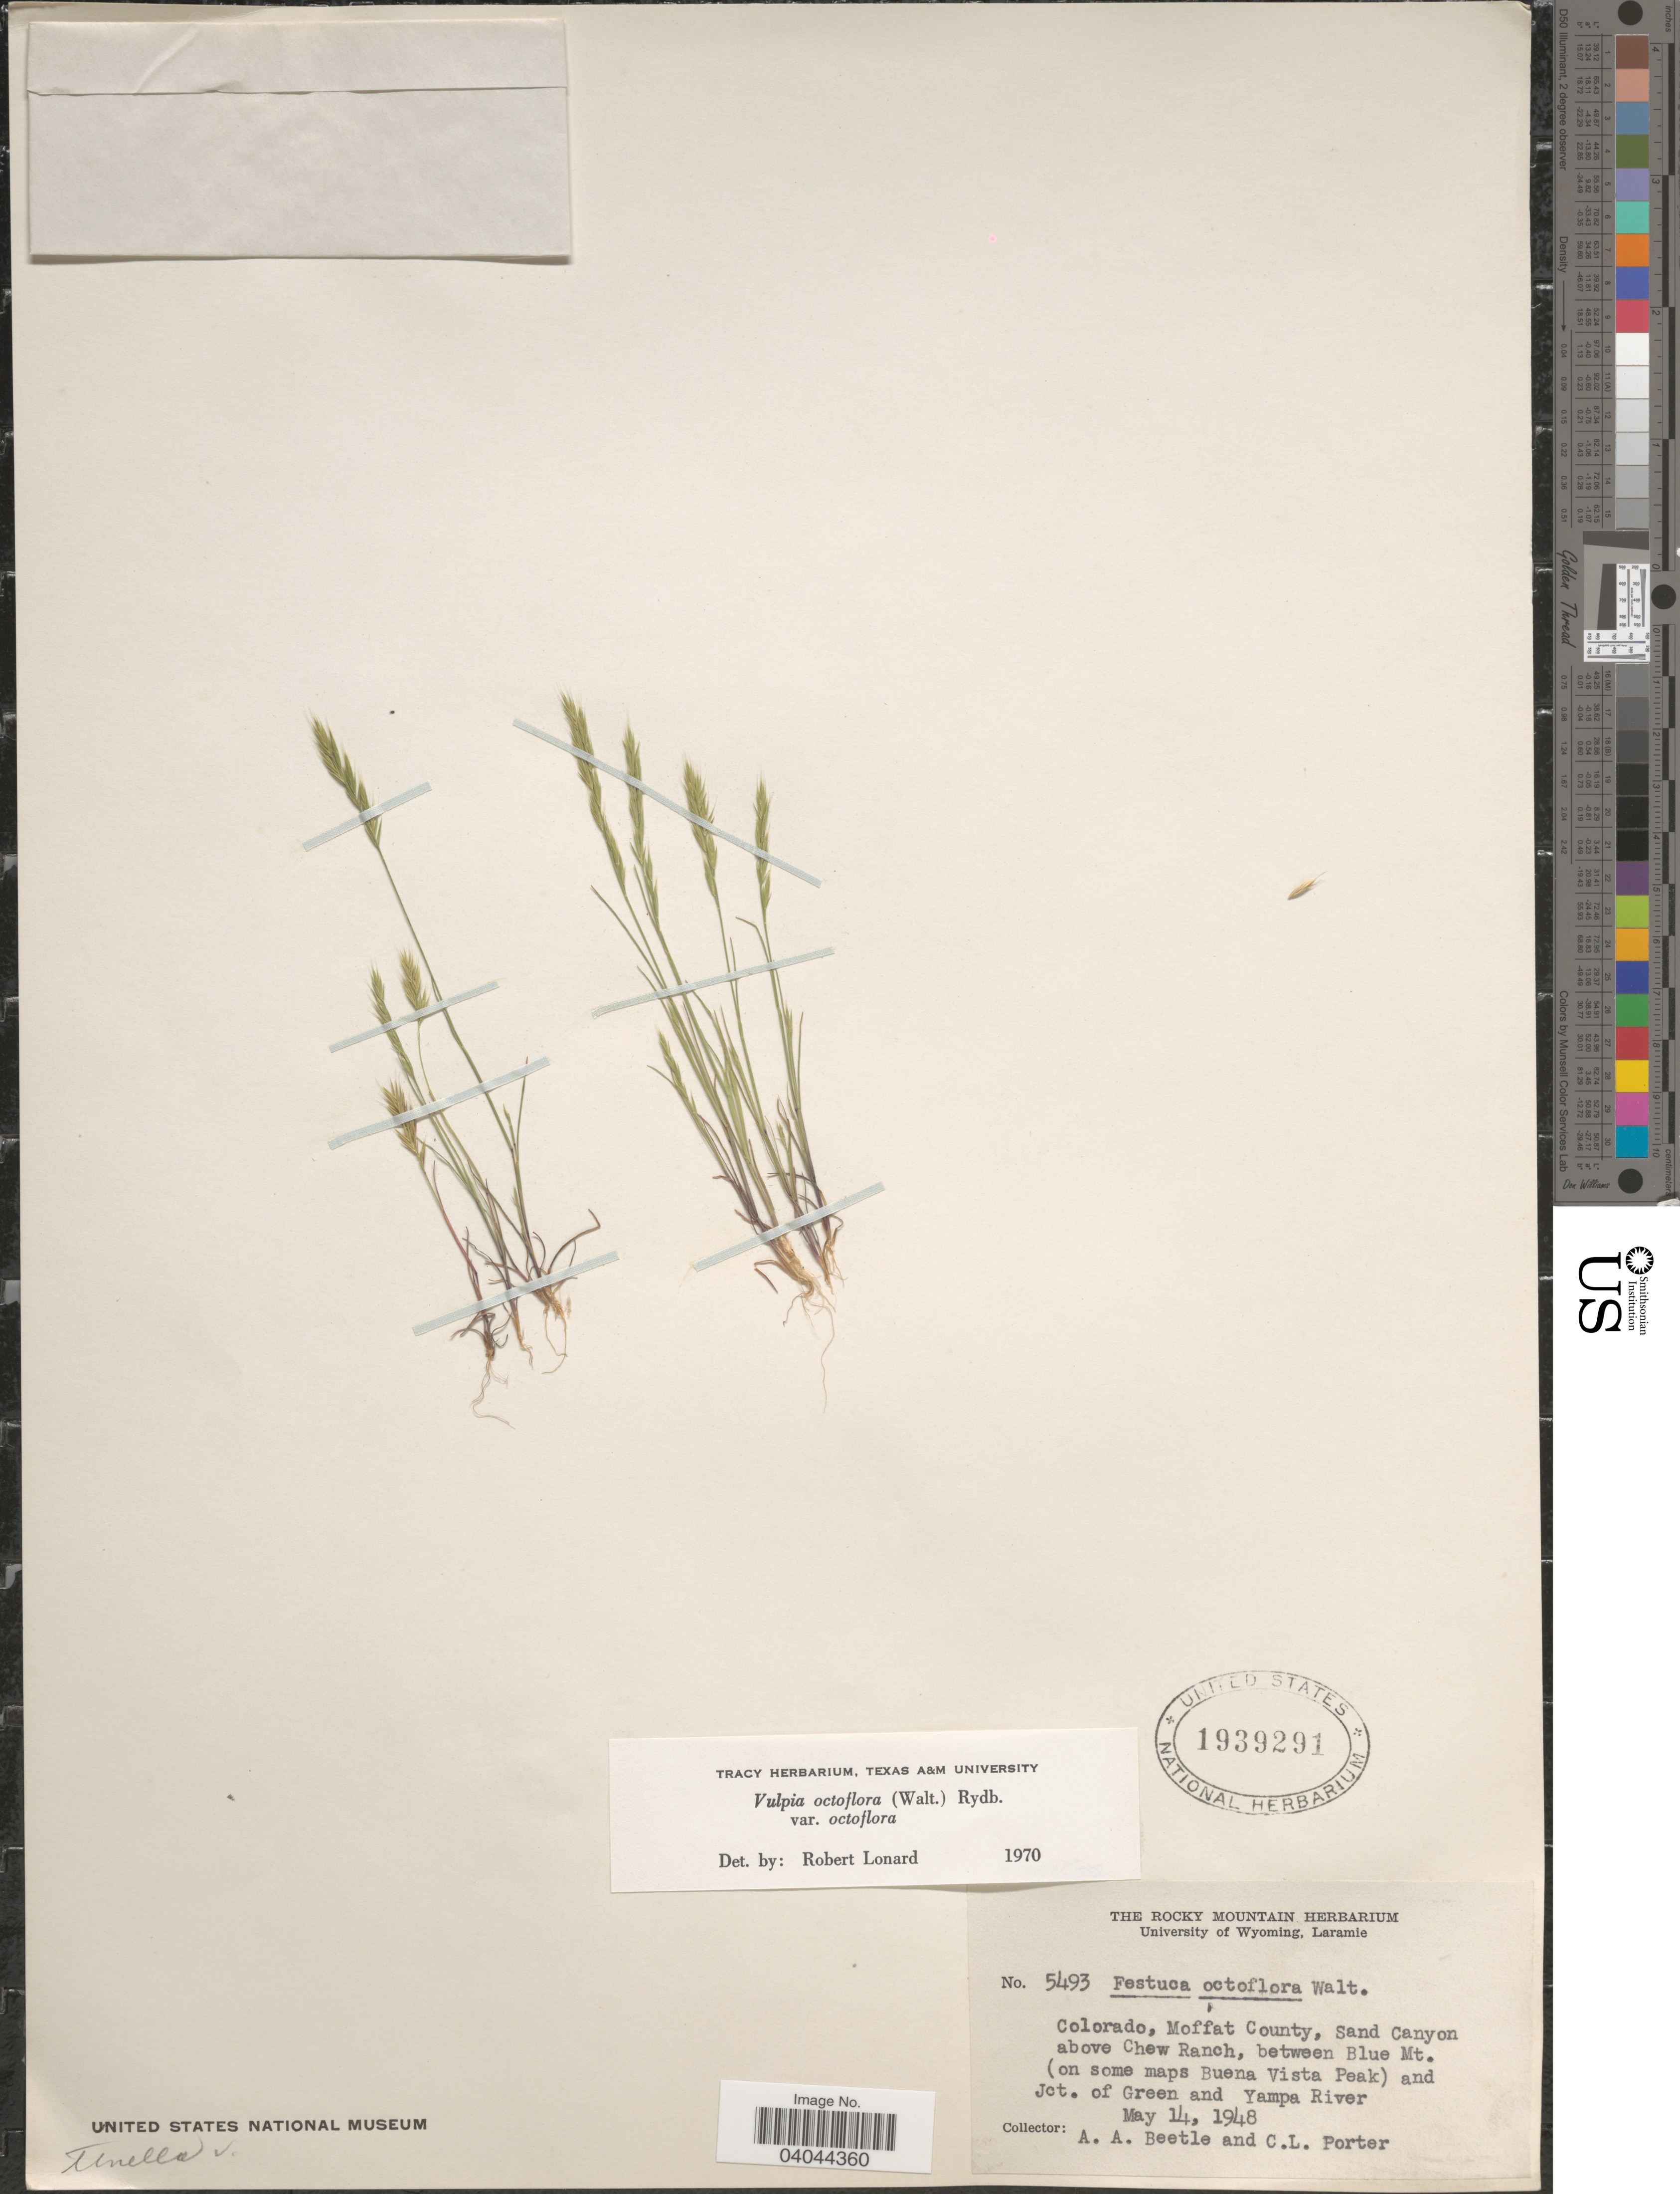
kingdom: Plantae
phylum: Tracheophyta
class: Liliopsida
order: Poales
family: Poaceae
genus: Festuca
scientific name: Festuca octoflora var. octoflora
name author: Walter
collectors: A. A. Beetle & C. L. Porter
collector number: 5493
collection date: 1948-05-14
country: United States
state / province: Colorado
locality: Moffat County, Sand Canyon above Chew Ranch, between Blue Mt. (on some maps Buena Vista Peak) and Jct. of Green and Yampa River.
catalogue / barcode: US 1939291